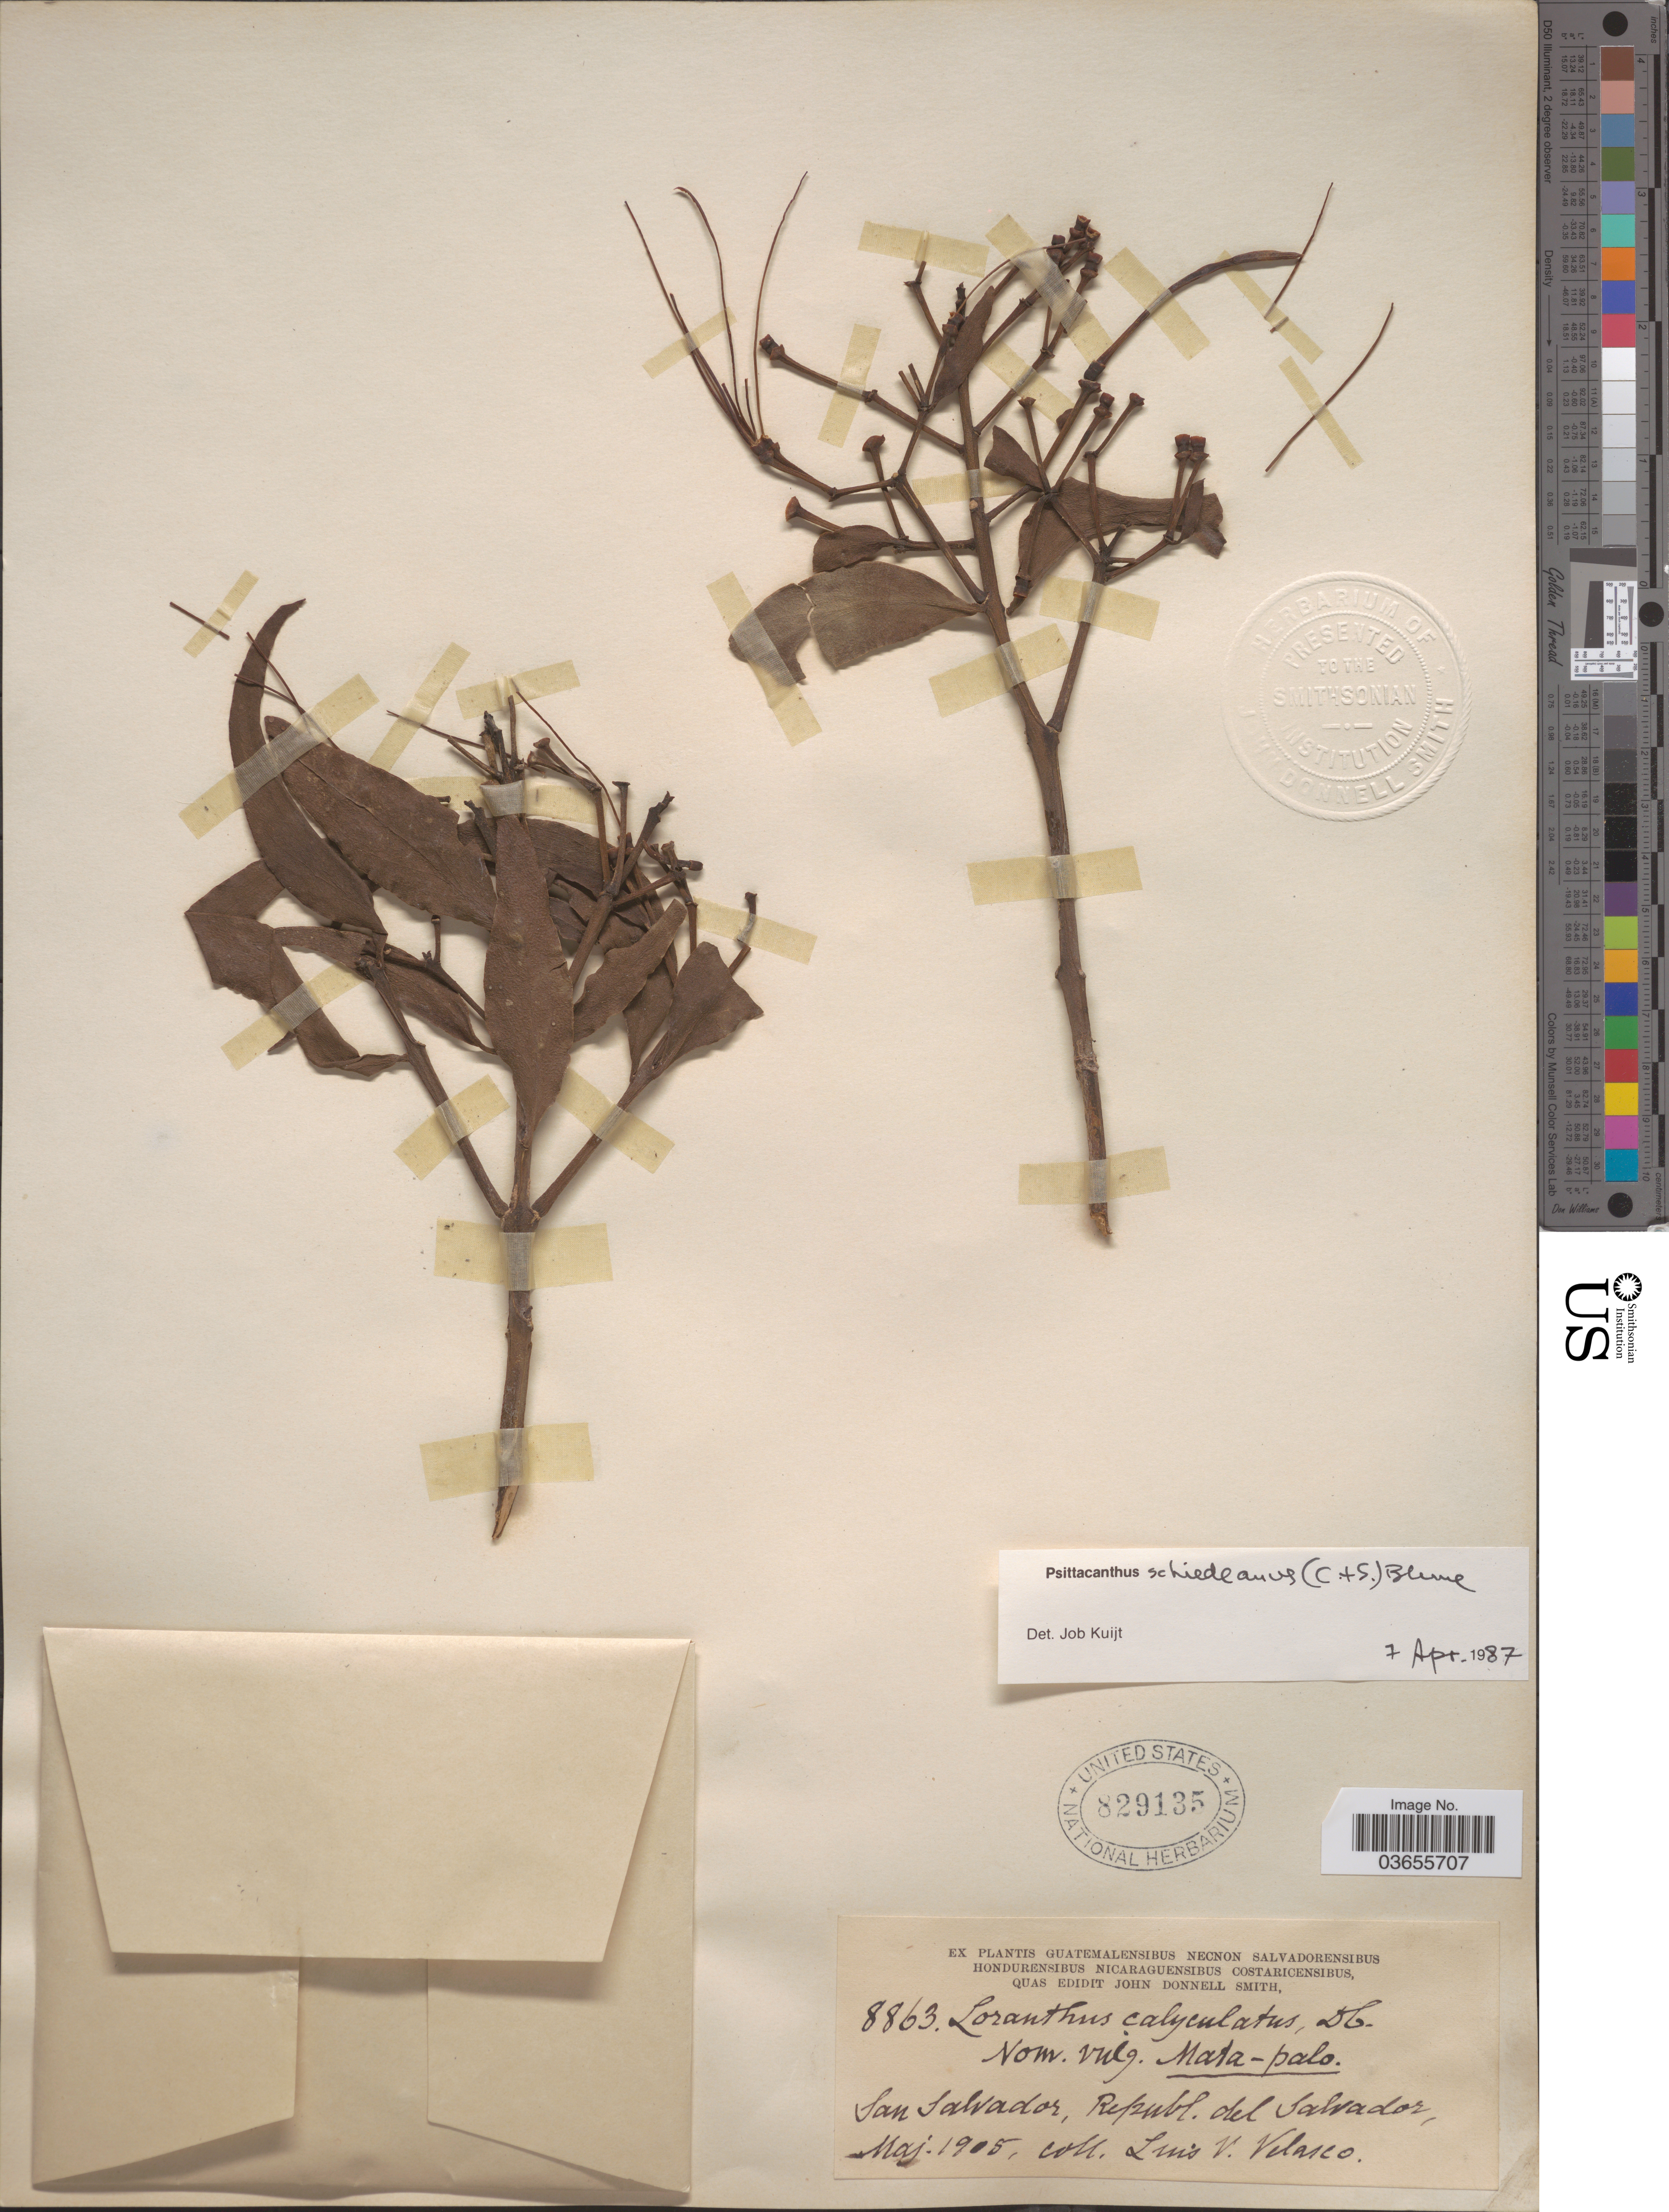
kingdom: Plantae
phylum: Tracheophyta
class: Magnoliopsida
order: Santalales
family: Loranthaceae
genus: Psittacanthus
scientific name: Psittacanthus schiedeanus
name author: (Schltdl. & Cham.) Blume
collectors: L. Velasco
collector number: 8863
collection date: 1905-05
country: El Salvador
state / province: San Salvador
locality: Republ. del Salvador.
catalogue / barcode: US 829135